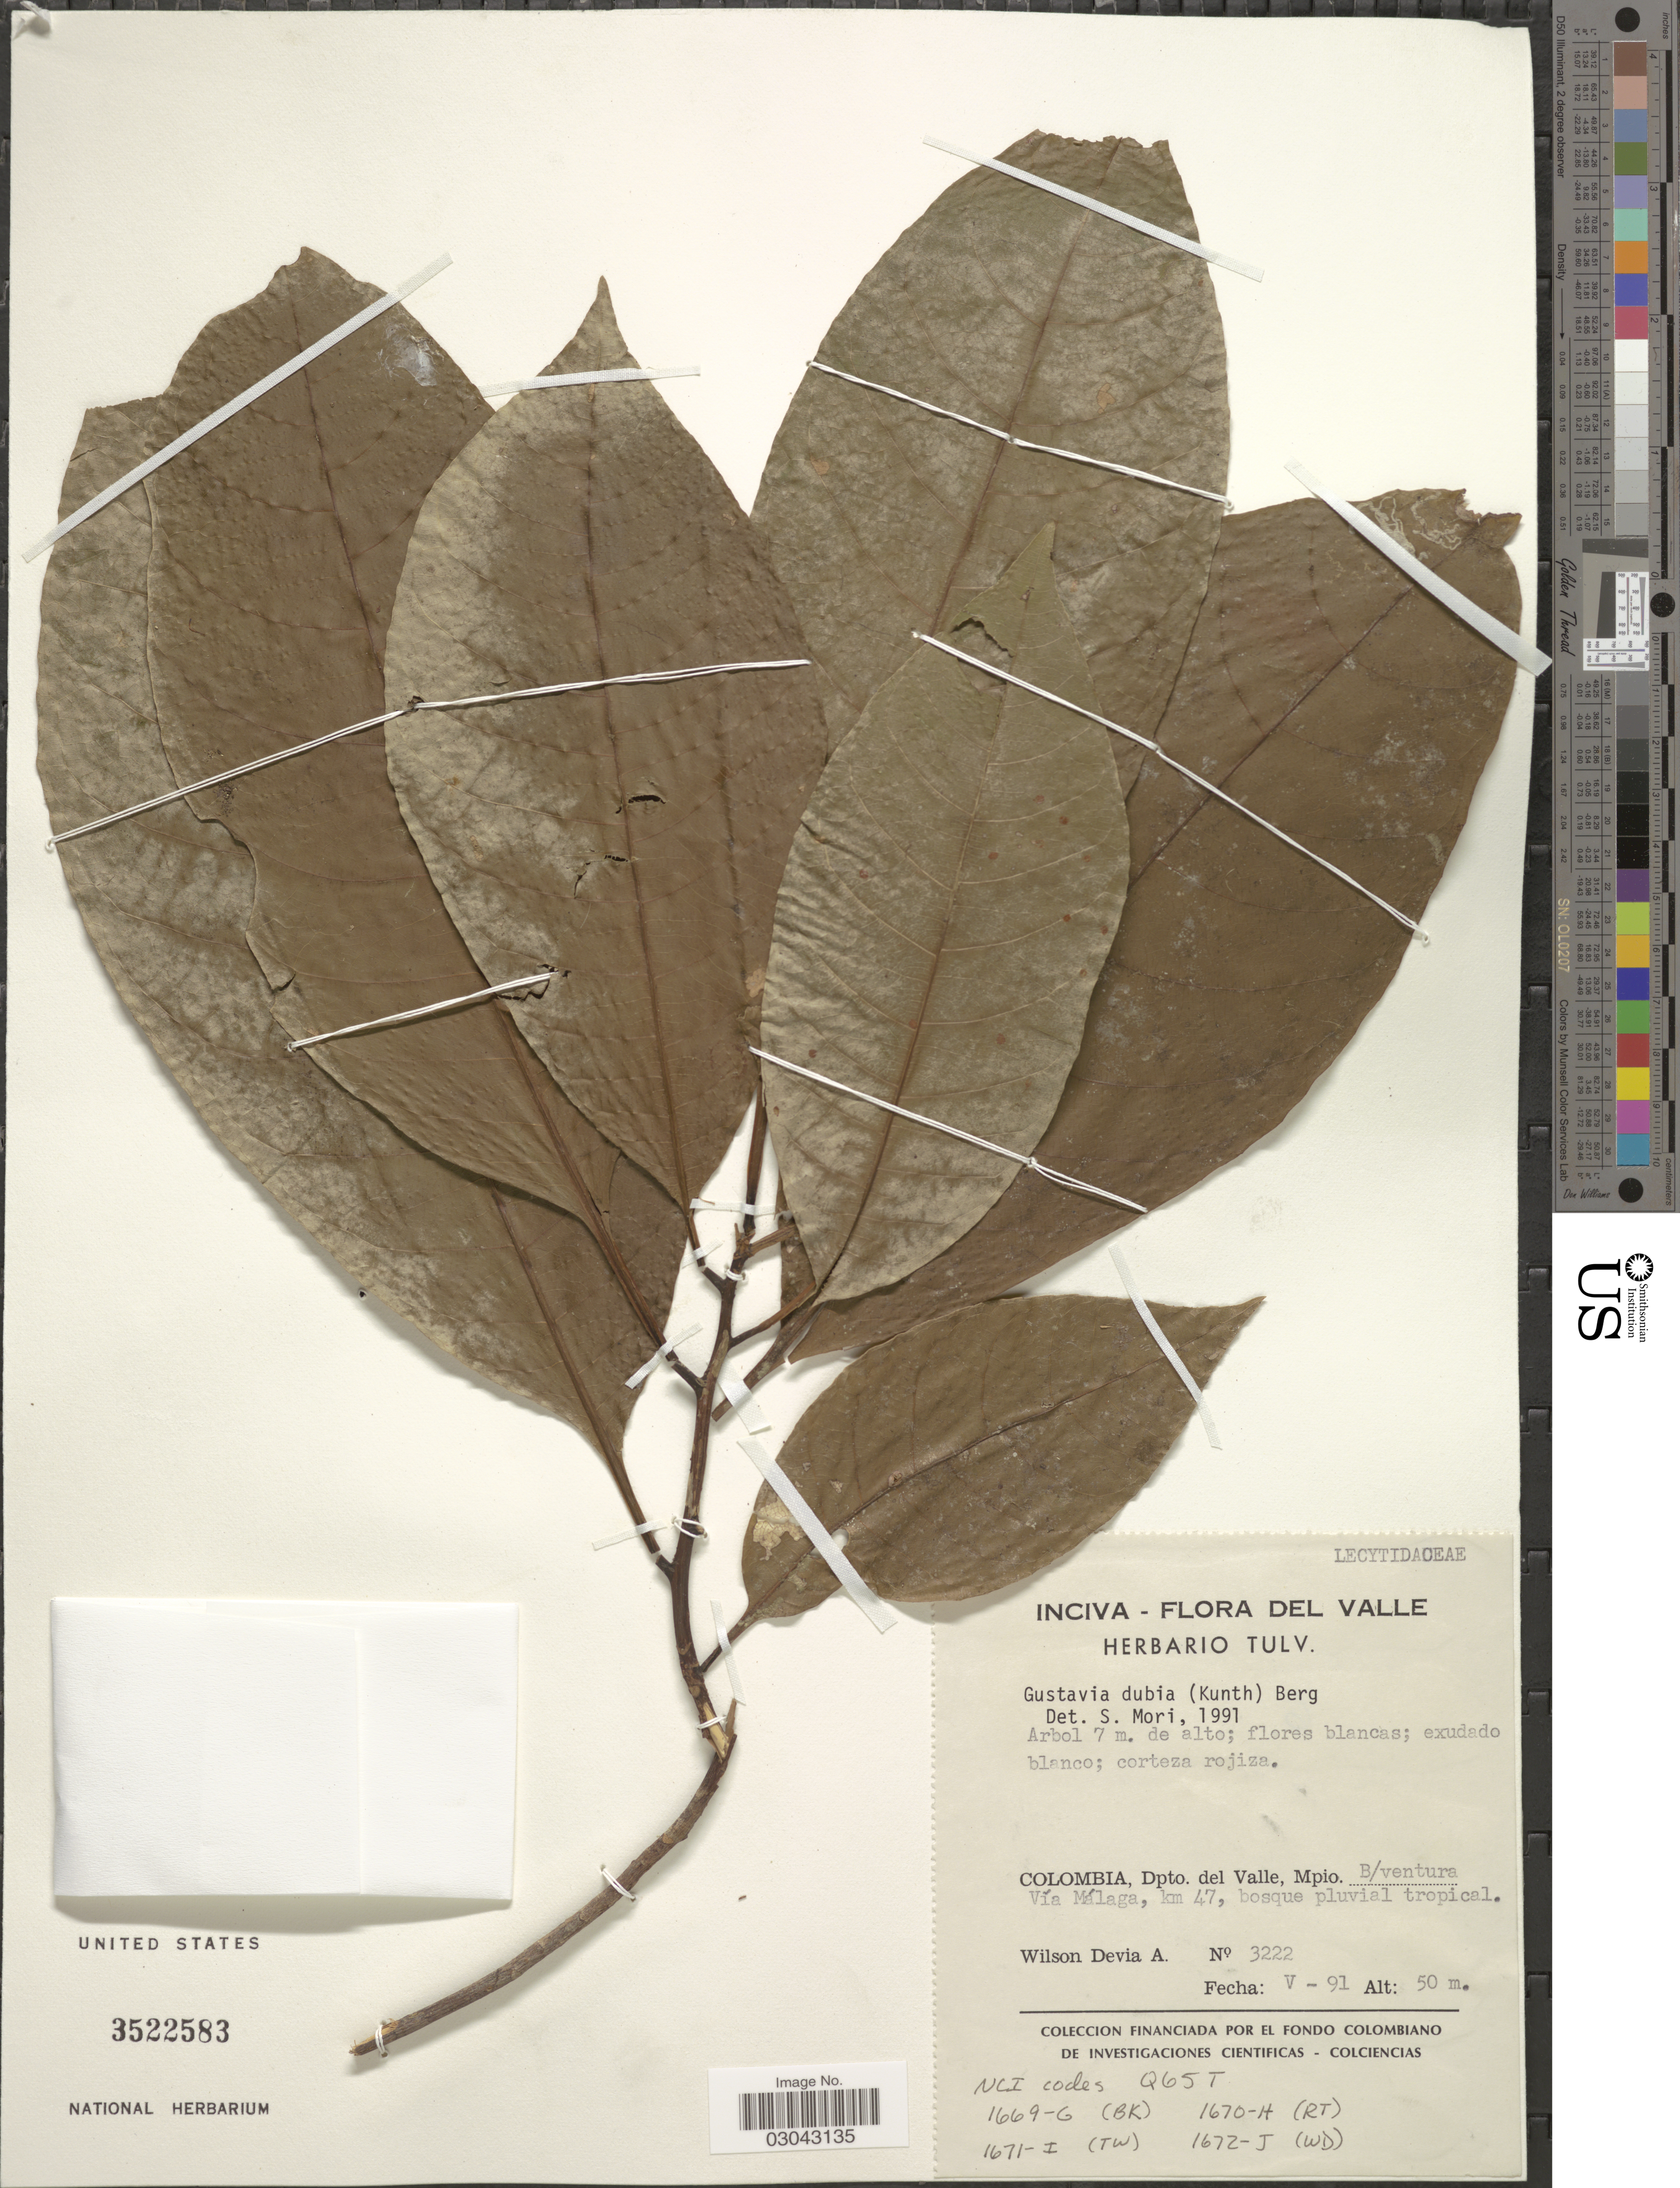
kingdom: Plantae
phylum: Tracheophyta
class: Magnoliopsida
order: Ericales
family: Lecythidaceae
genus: Gustavia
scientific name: Gustavia dubia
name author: (Kunth) O. Berg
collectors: W. Devia A.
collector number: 3222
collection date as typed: Transcribed d/m/y: /5/91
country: Colombia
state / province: Valle del Cauca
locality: Dpto. del Valle, Mpio. B/ventura Vía Málaga, km 47.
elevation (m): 50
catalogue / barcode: US 3522583